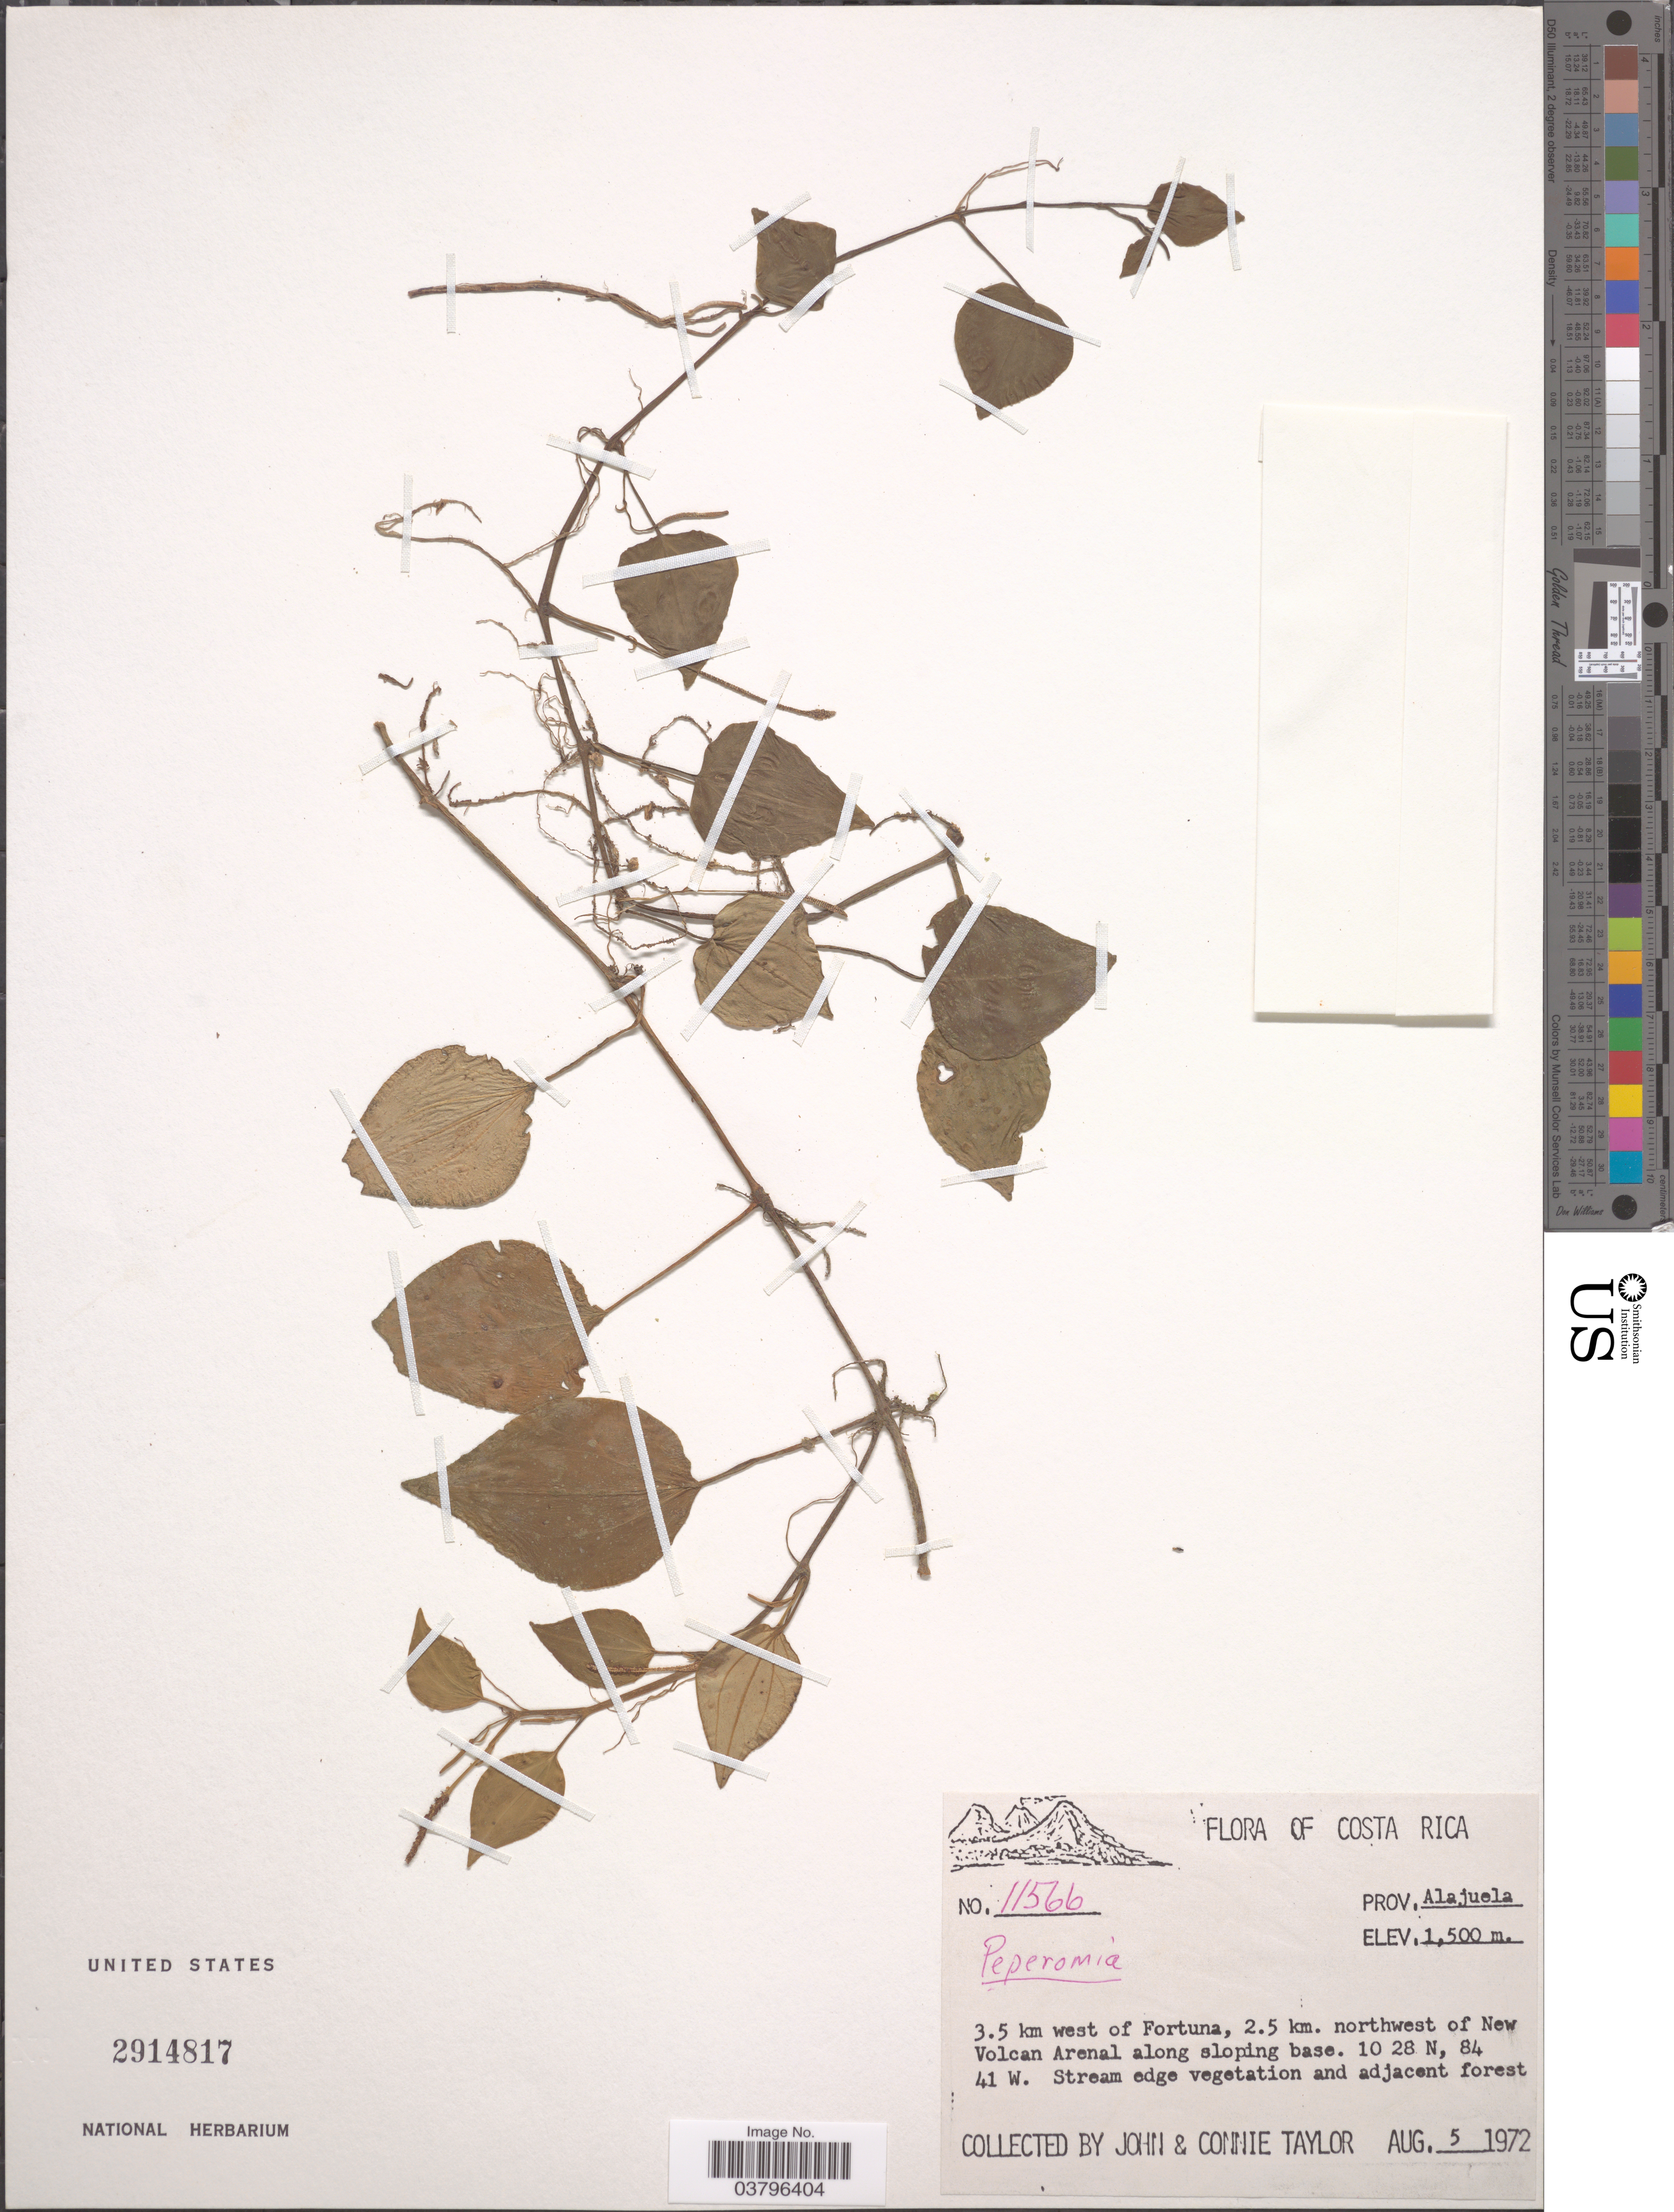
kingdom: Plantae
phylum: Tracheophyta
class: Magnoliopsida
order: Piperales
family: Piperaceae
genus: Peperomia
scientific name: Peperomia sp.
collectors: J. Taylor & C. Taylor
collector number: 11566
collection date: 1972-08-05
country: Costa Rica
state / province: Alajuela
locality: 3.5 km west of Fortuna, 2.5 km. northwest of New Volcan Arenal along sloping base. Stream edge vegetation and adjacent forest.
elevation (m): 1500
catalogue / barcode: US 2914817